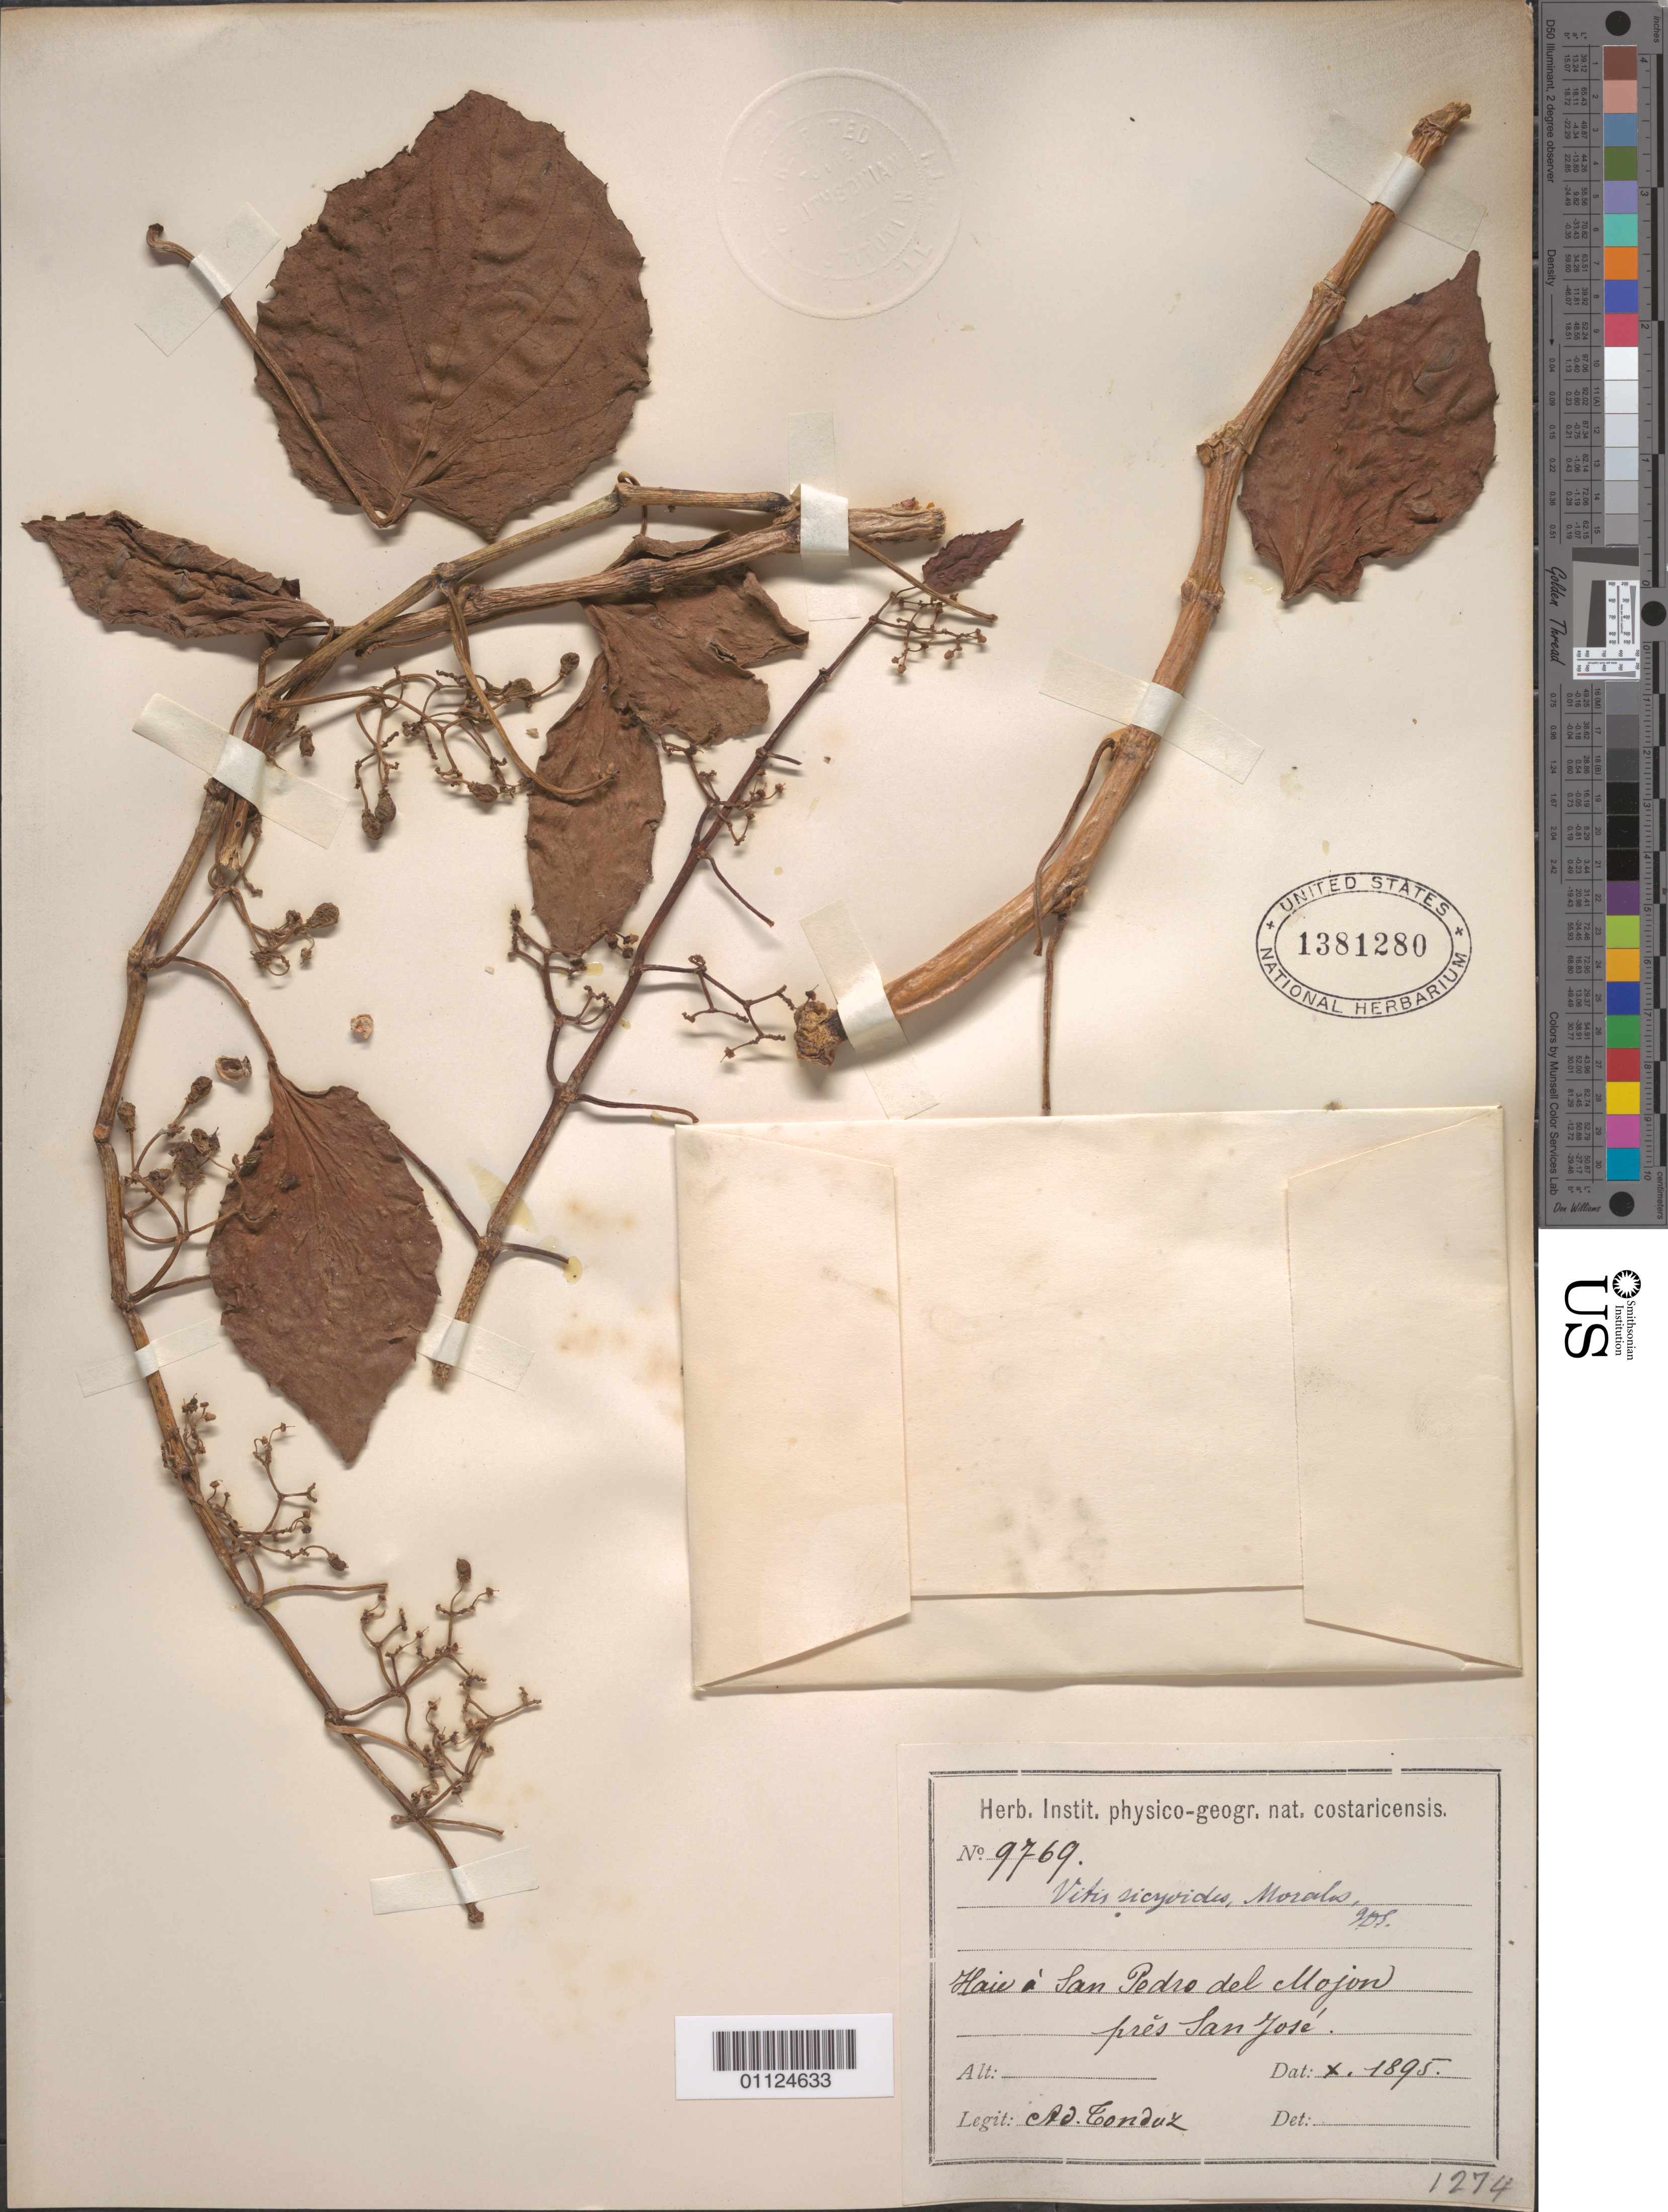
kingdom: Plantae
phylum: Tracheophyta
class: Magnoliopsida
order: Vitales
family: Vitaceae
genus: Cissus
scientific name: Cissus verticillata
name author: (L.) Nicolson & C.E. Jarvis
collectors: A. Tonduz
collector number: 9769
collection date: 1895-10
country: Costa Rica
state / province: San José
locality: San Pedro del Mojon.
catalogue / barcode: US 1381280